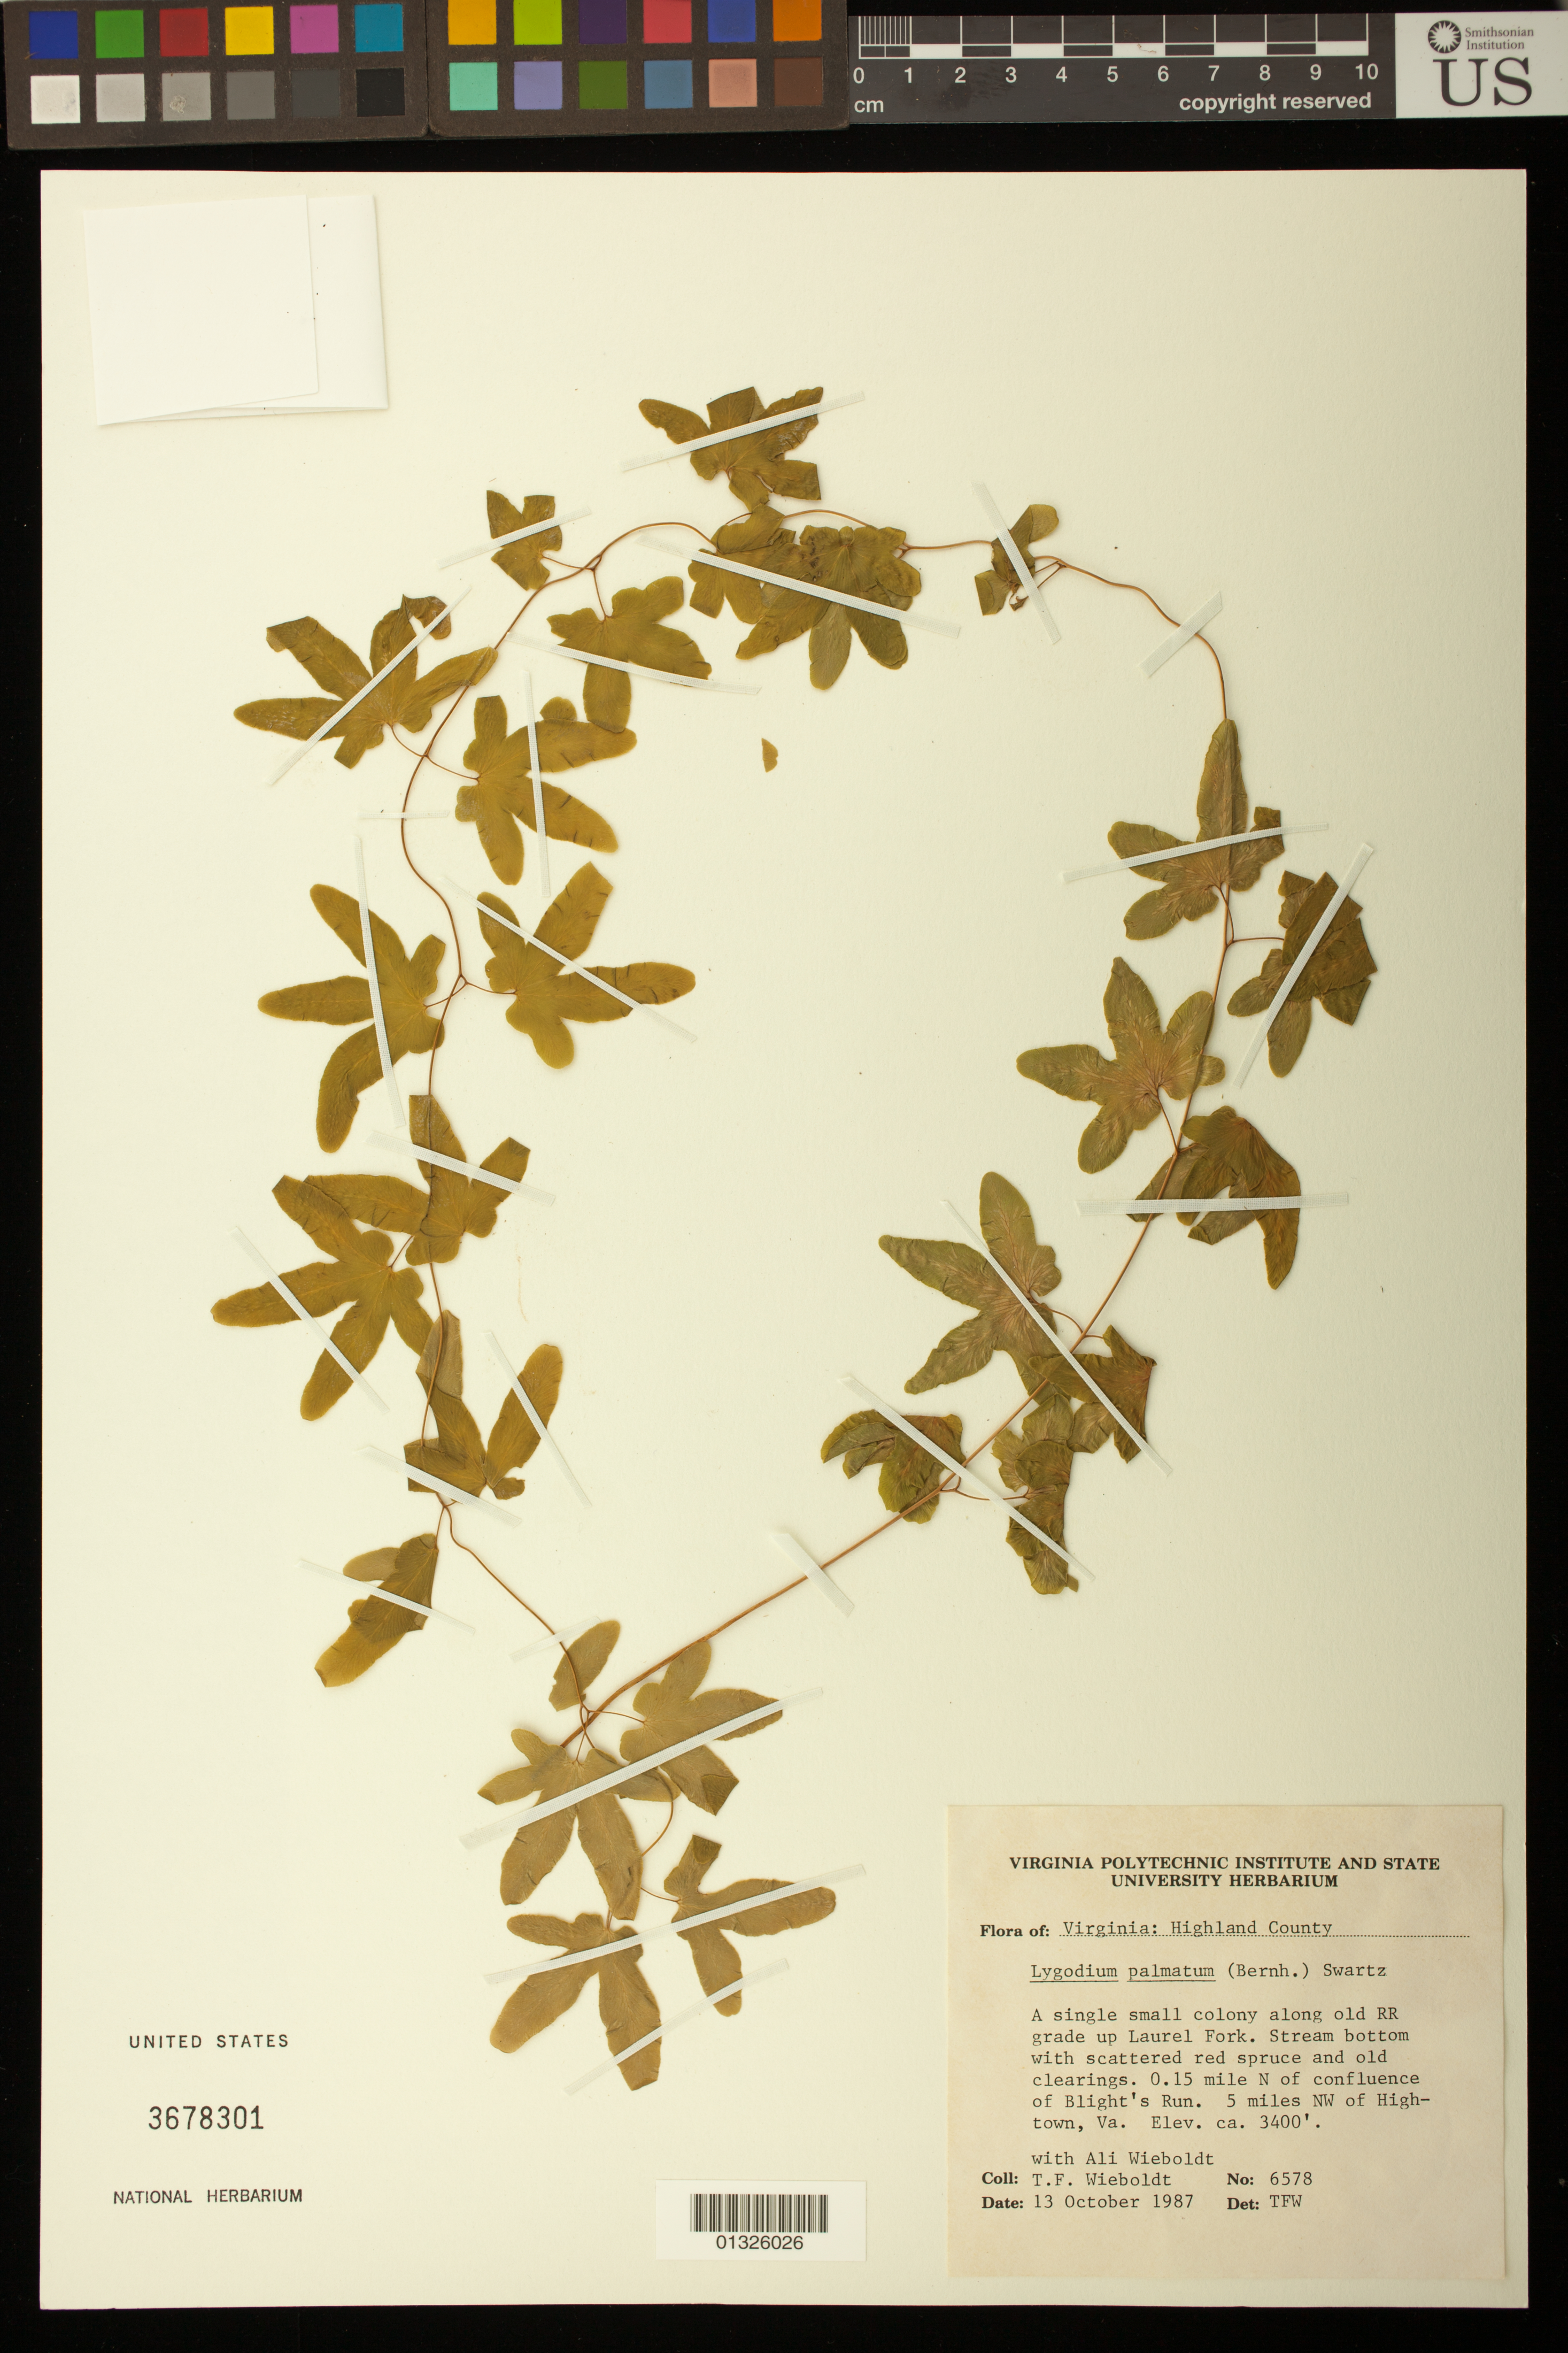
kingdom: Plantae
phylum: Tracheophyta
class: Polypodiopsida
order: Schizaeales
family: Lygodiaceae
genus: Lygodium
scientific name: Lygodium palmatum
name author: (Bernh.) Sw.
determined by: Wieboldt, Thomas F.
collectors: T. Wieboldt & A. Wieboldt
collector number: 6578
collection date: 1987-10-13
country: United States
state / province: Virginia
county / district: Highland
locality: Along old RR grade up Laurel Fork. Stream bottom with scattered red spruce and old clearings. 0.15 mile N of confluence of Blight's Run. 5 miles NW of Hightown, Va.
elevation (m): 1036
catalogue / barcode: US 3678301